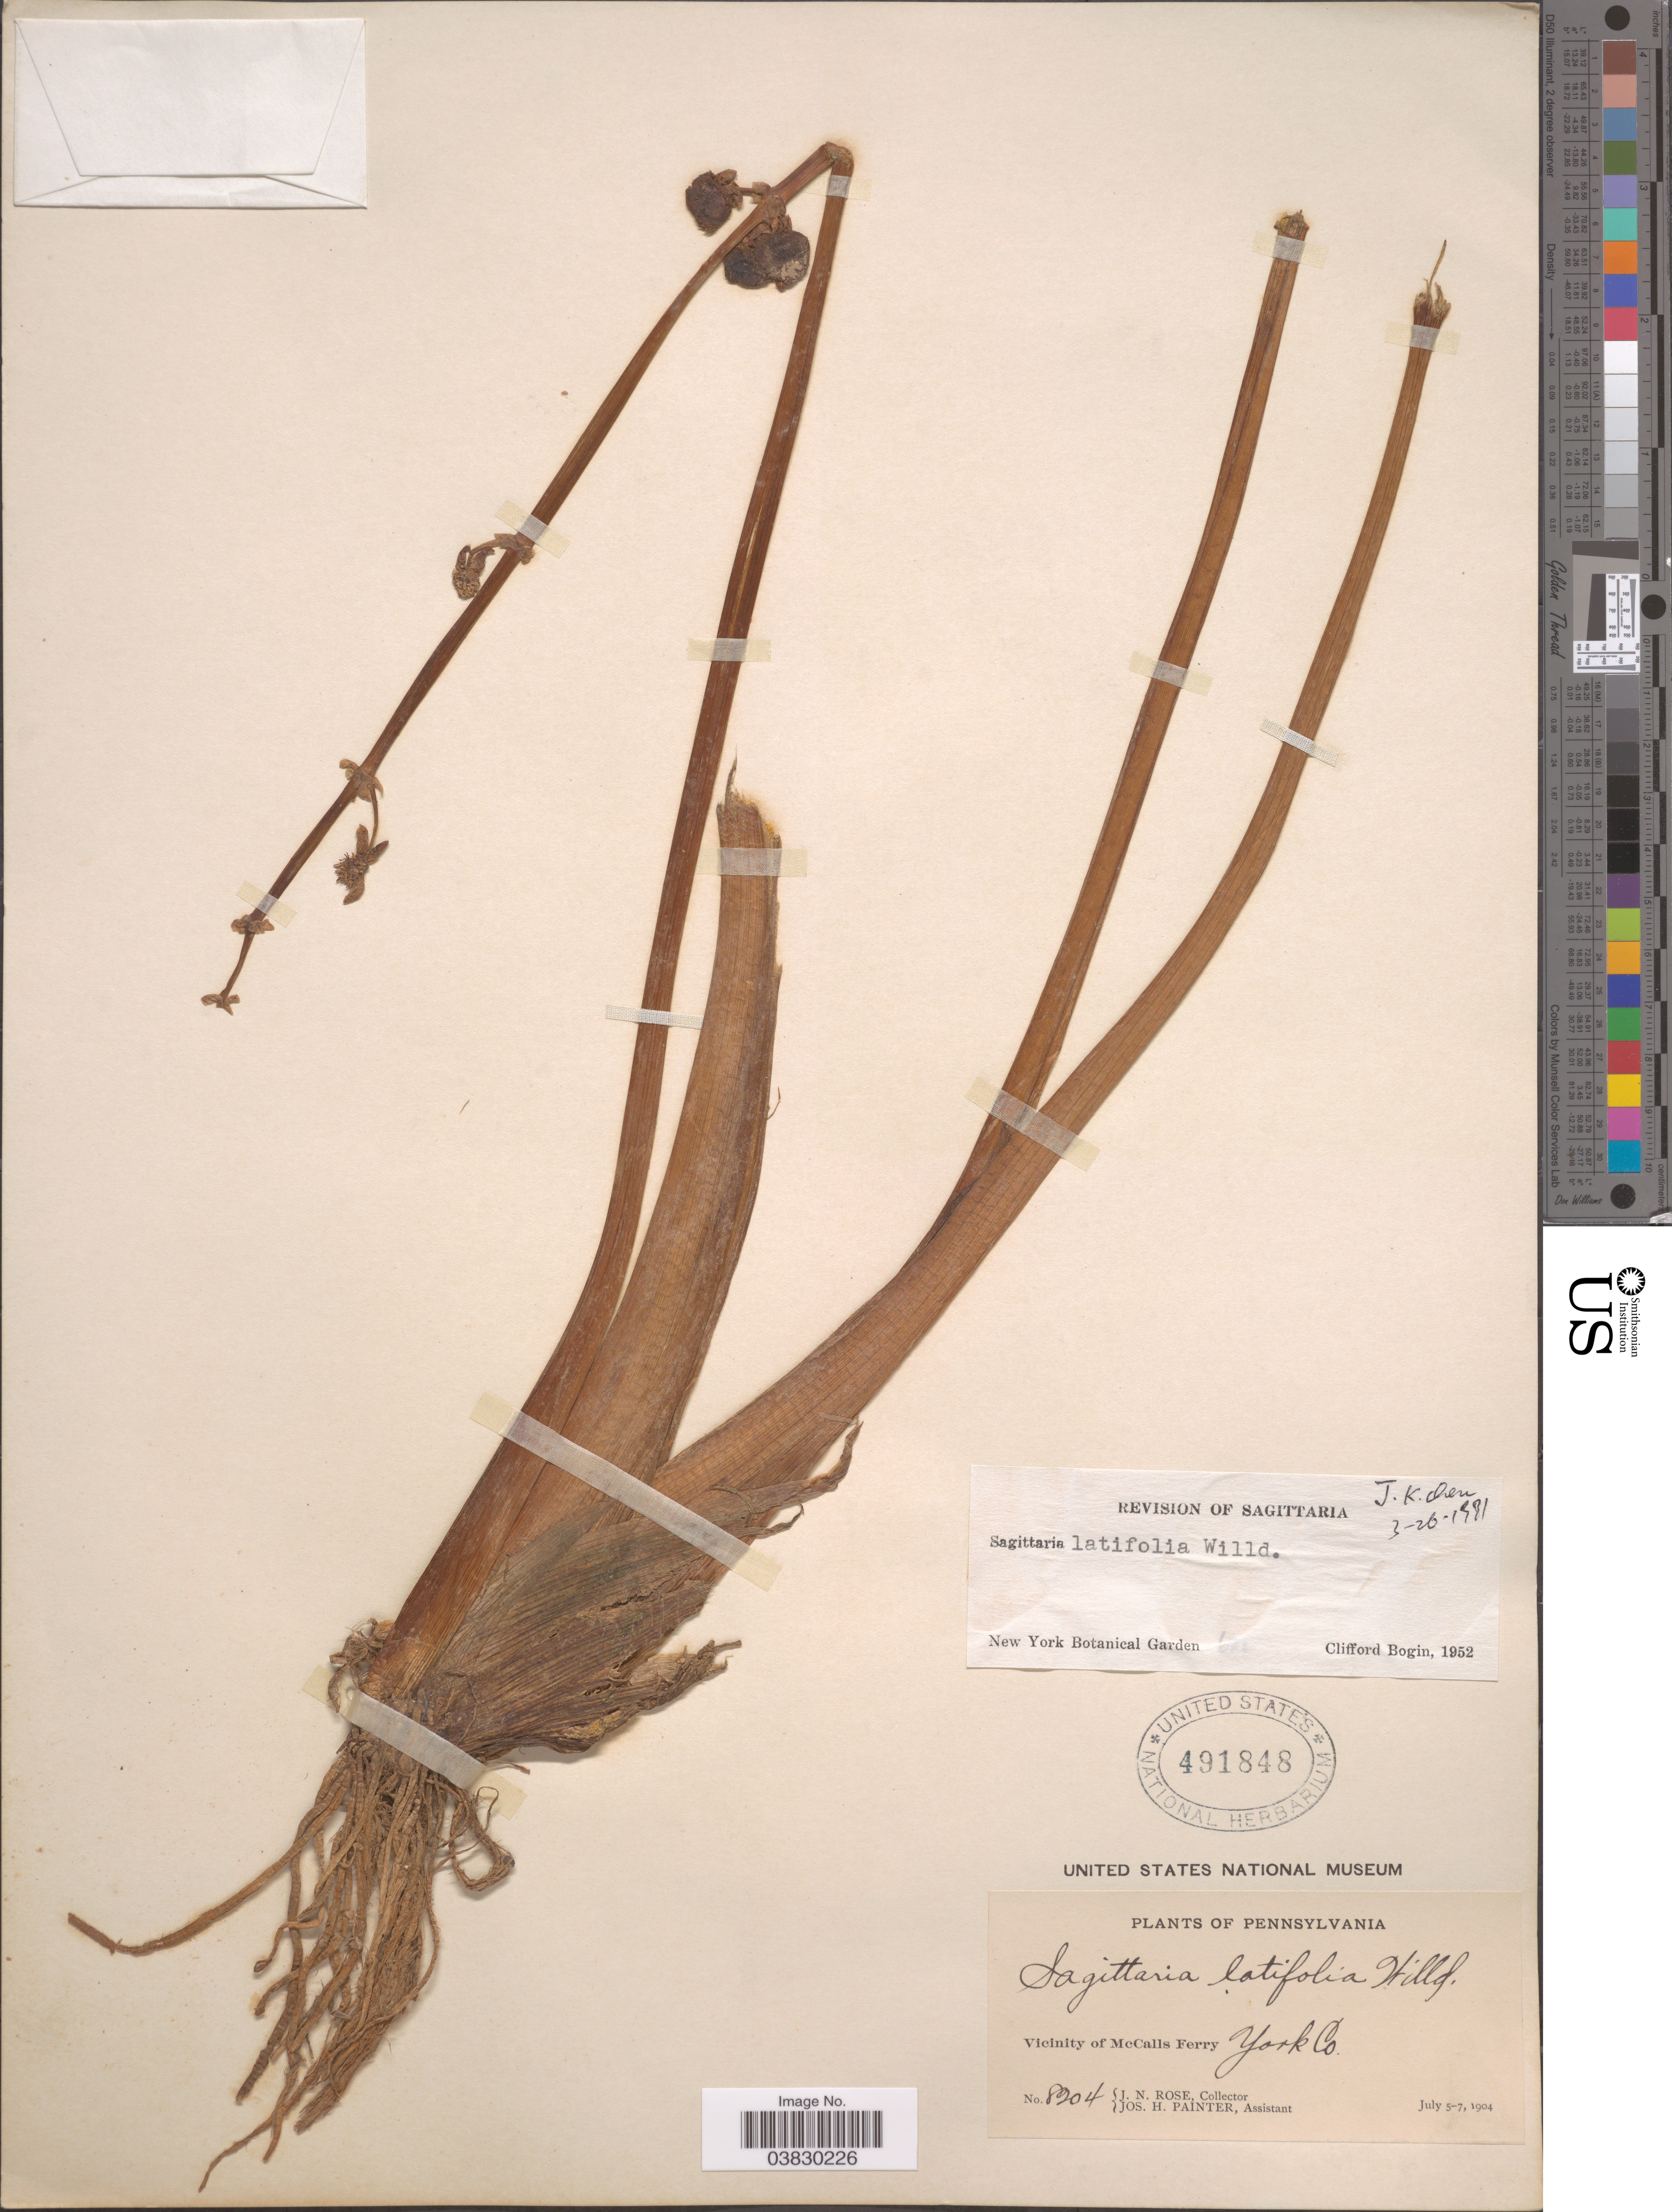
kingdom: Plantae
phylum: Tracheophyta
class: Liliopsida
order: Alismatales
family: Alismataceae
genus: Sagittaria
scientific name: Sagittaria latifolia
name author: Willd.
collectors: J. N. Rose & J. H. Painter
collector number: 8204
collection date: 1904-07-05/1904-07-07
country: United States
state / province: Pennsylvania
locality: Vicinity of McCalls Ferry. York Co.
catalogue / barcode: US 491848